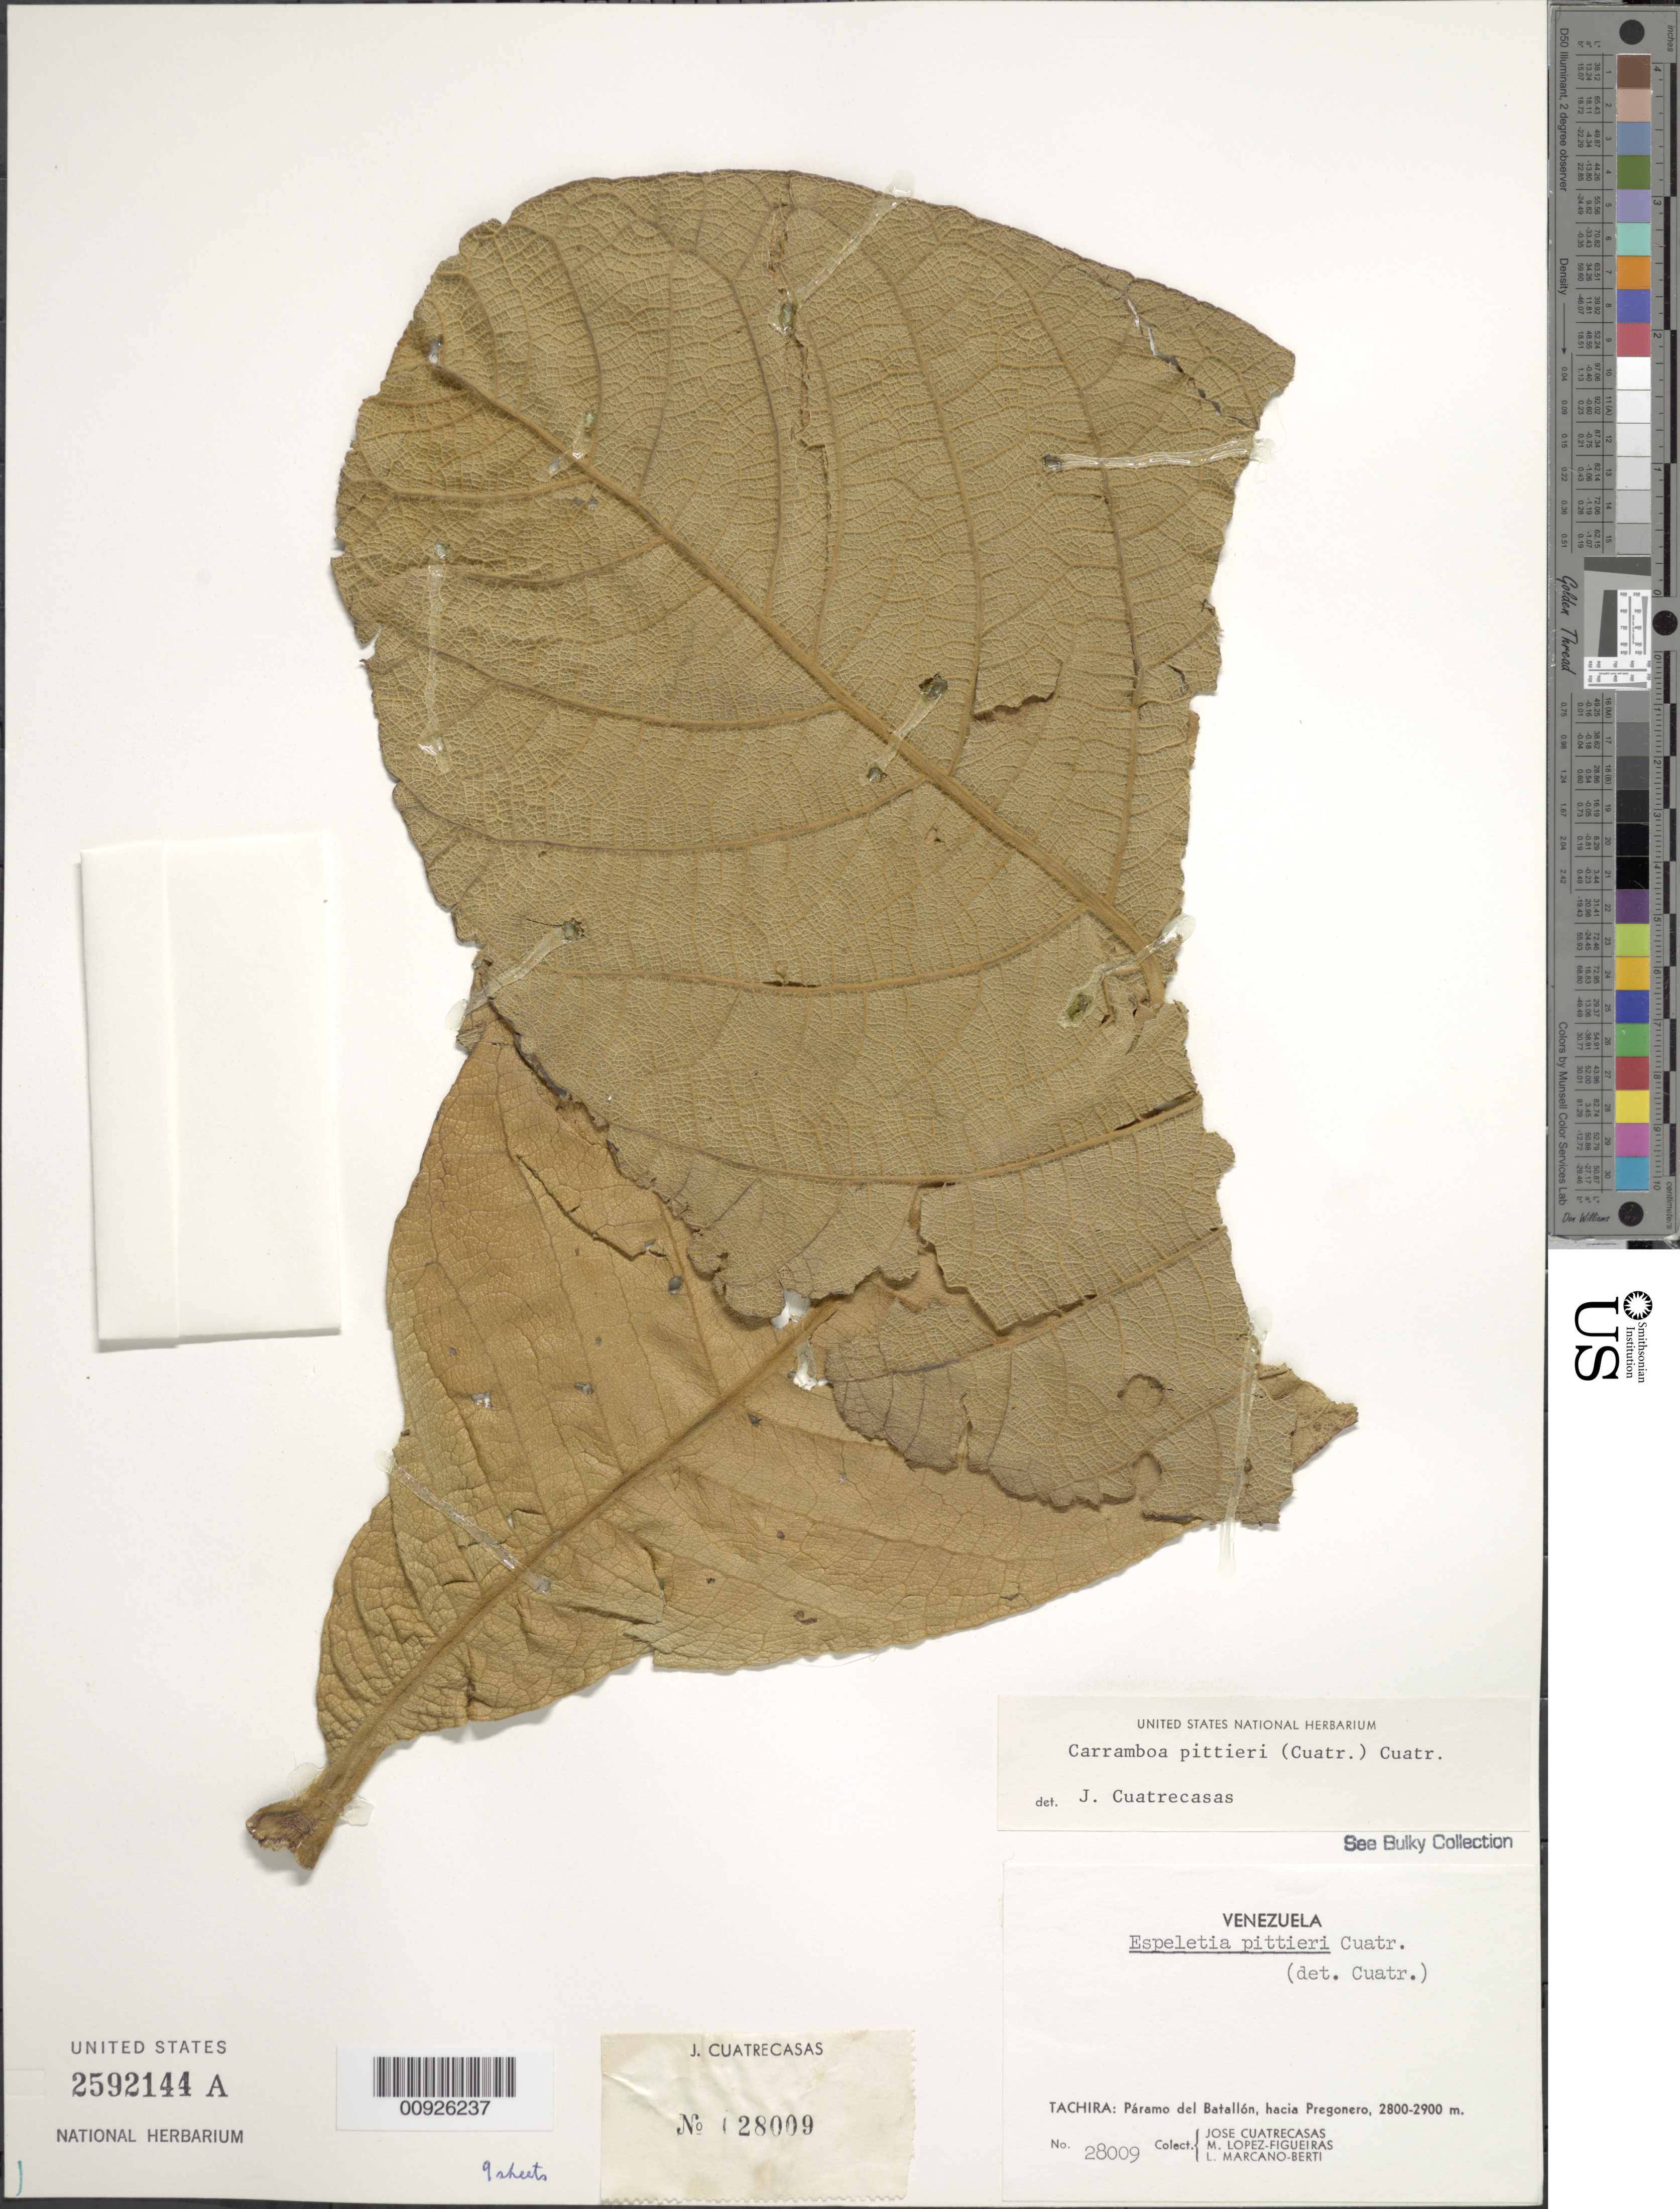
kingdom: Plantae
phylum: Tracheophyta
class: Magnoliopsida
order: Asterales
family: Asteraceae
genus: Carramboa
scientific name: Carramboa badilloi var. pittieri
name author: (Cuatrec.) Cuatrec.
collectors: J. Cuatrecasas, M. López Figueiras & L. Marcano-Berti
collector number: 28009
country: Venezuela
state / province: Tachira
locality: Paramo del Batallon, hacia Pregonero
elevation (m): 2800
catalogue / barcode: US 2592144A